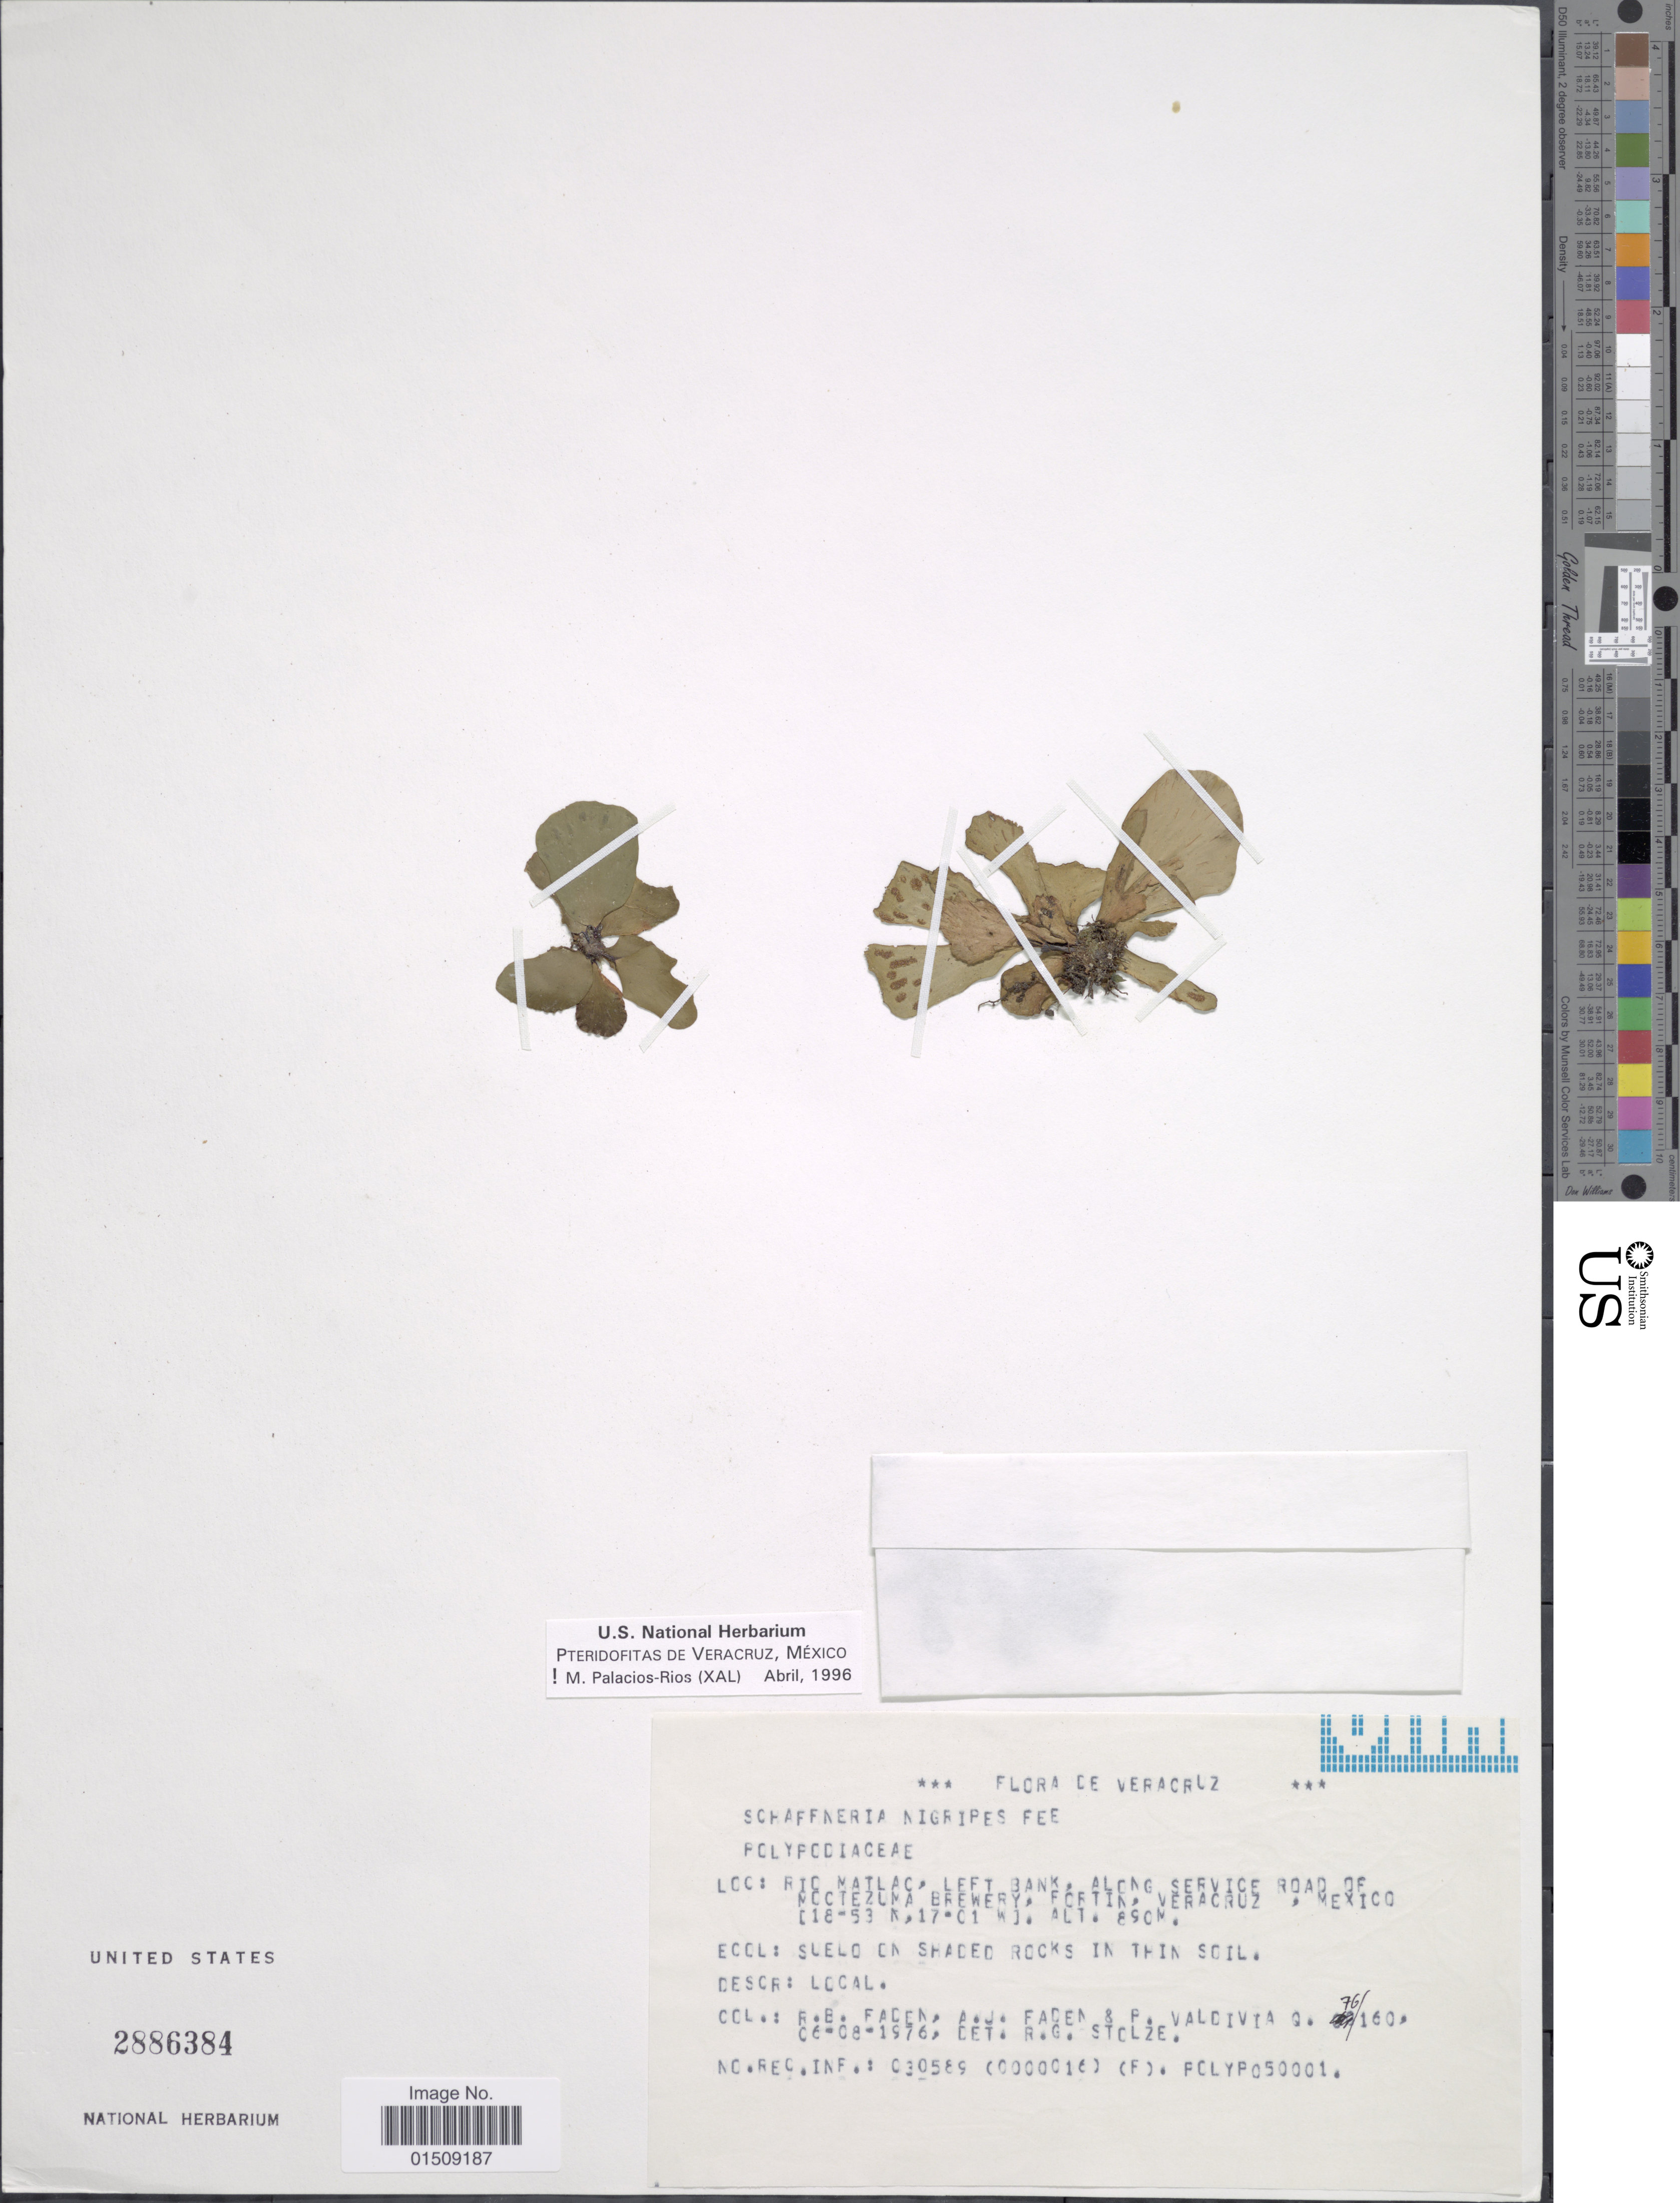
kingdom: Plantae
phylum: Tracheophyta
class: Polypodiopsida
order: Polypodiales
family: Aspleniaceae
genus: Asplenium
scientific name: Asplenium nigripes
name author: (Fée) Hook.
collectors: R. B. Faden, A. J. Faden & P. E. Valdivia Q.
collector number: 76/160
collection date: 1976-08-06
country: Mexico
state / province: Veracruz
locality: Veracruz, Rio Matlac, left bank along service road of Moctezuma brewery, Fortin, Veracruz, Mexico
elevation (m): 890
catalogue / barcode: US 2886384